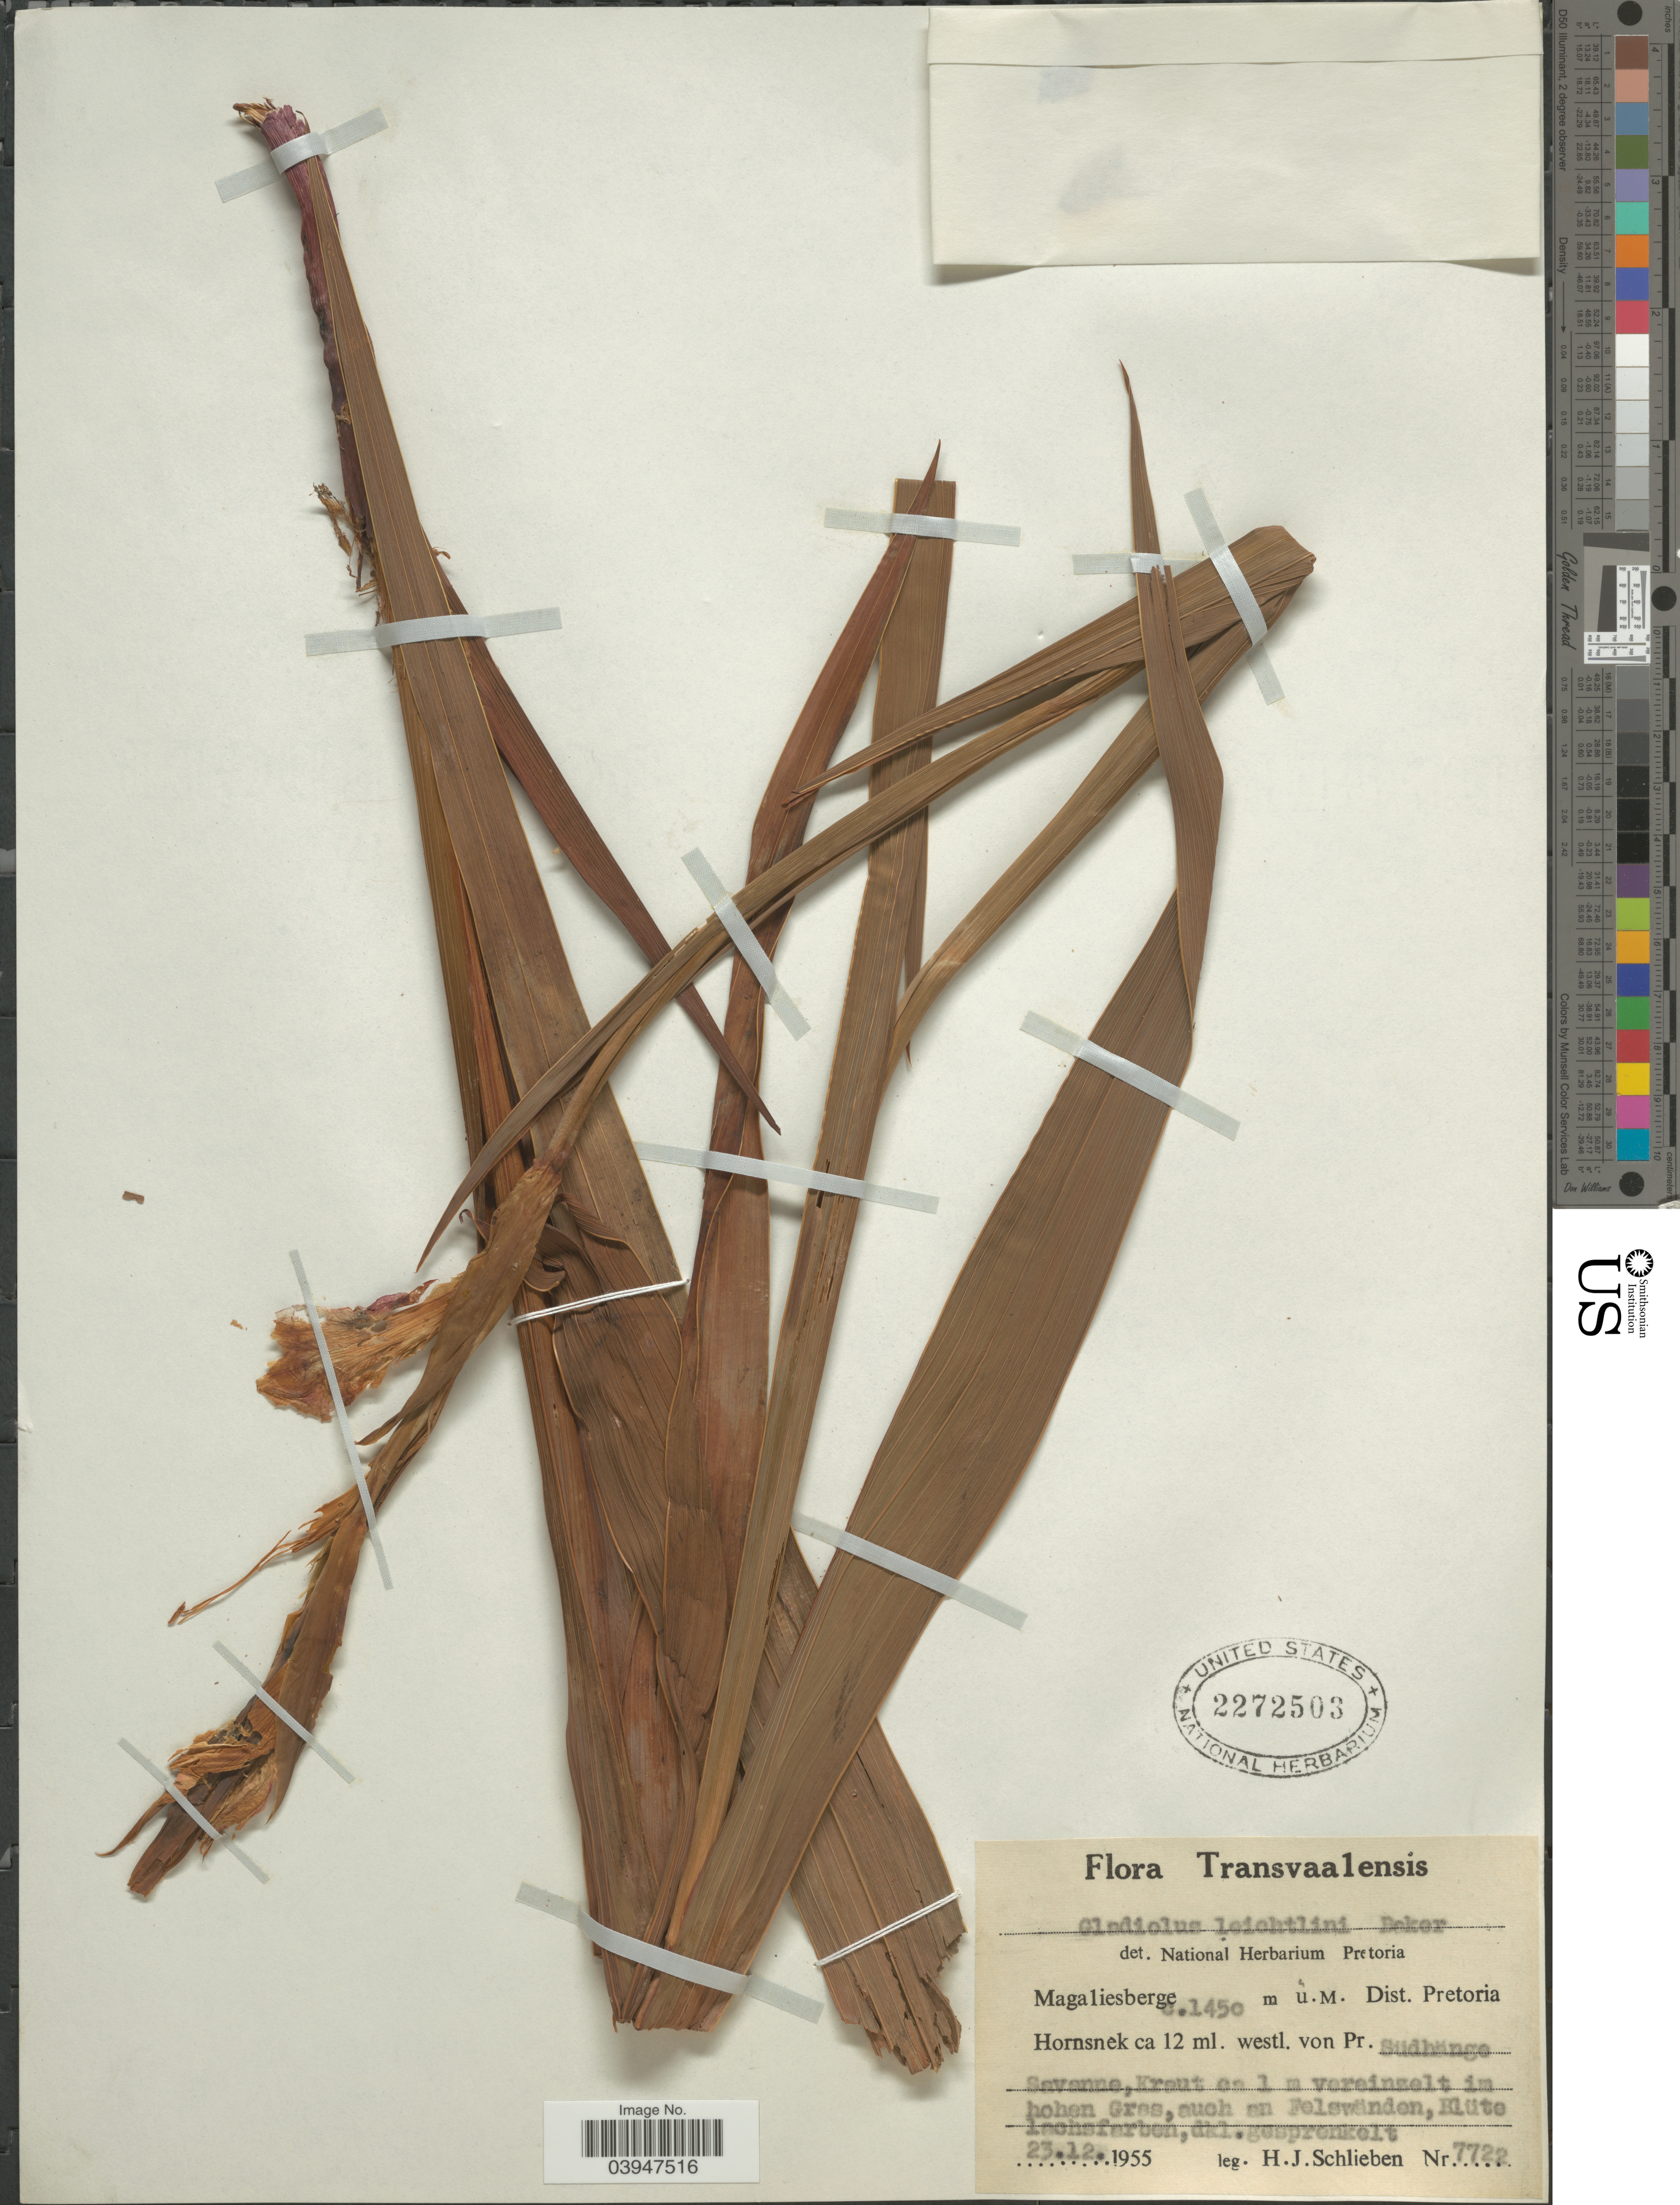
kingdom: Plantae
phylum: Tracheophyta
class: Liliopsida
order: Asparagales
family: Iridaceae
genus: Freesia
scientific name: Freesia leichtlinii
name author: Klatt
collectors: H. J. Schlieben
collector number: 7722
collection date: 1955-12-23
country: South Africa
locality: Transvaalensis. Magaliesberge. Dist. Pretoria Hornsnek ca 12 ml. westl. von Pr. Südhänge Savanne.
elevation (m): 1450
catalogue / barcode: US 2272503